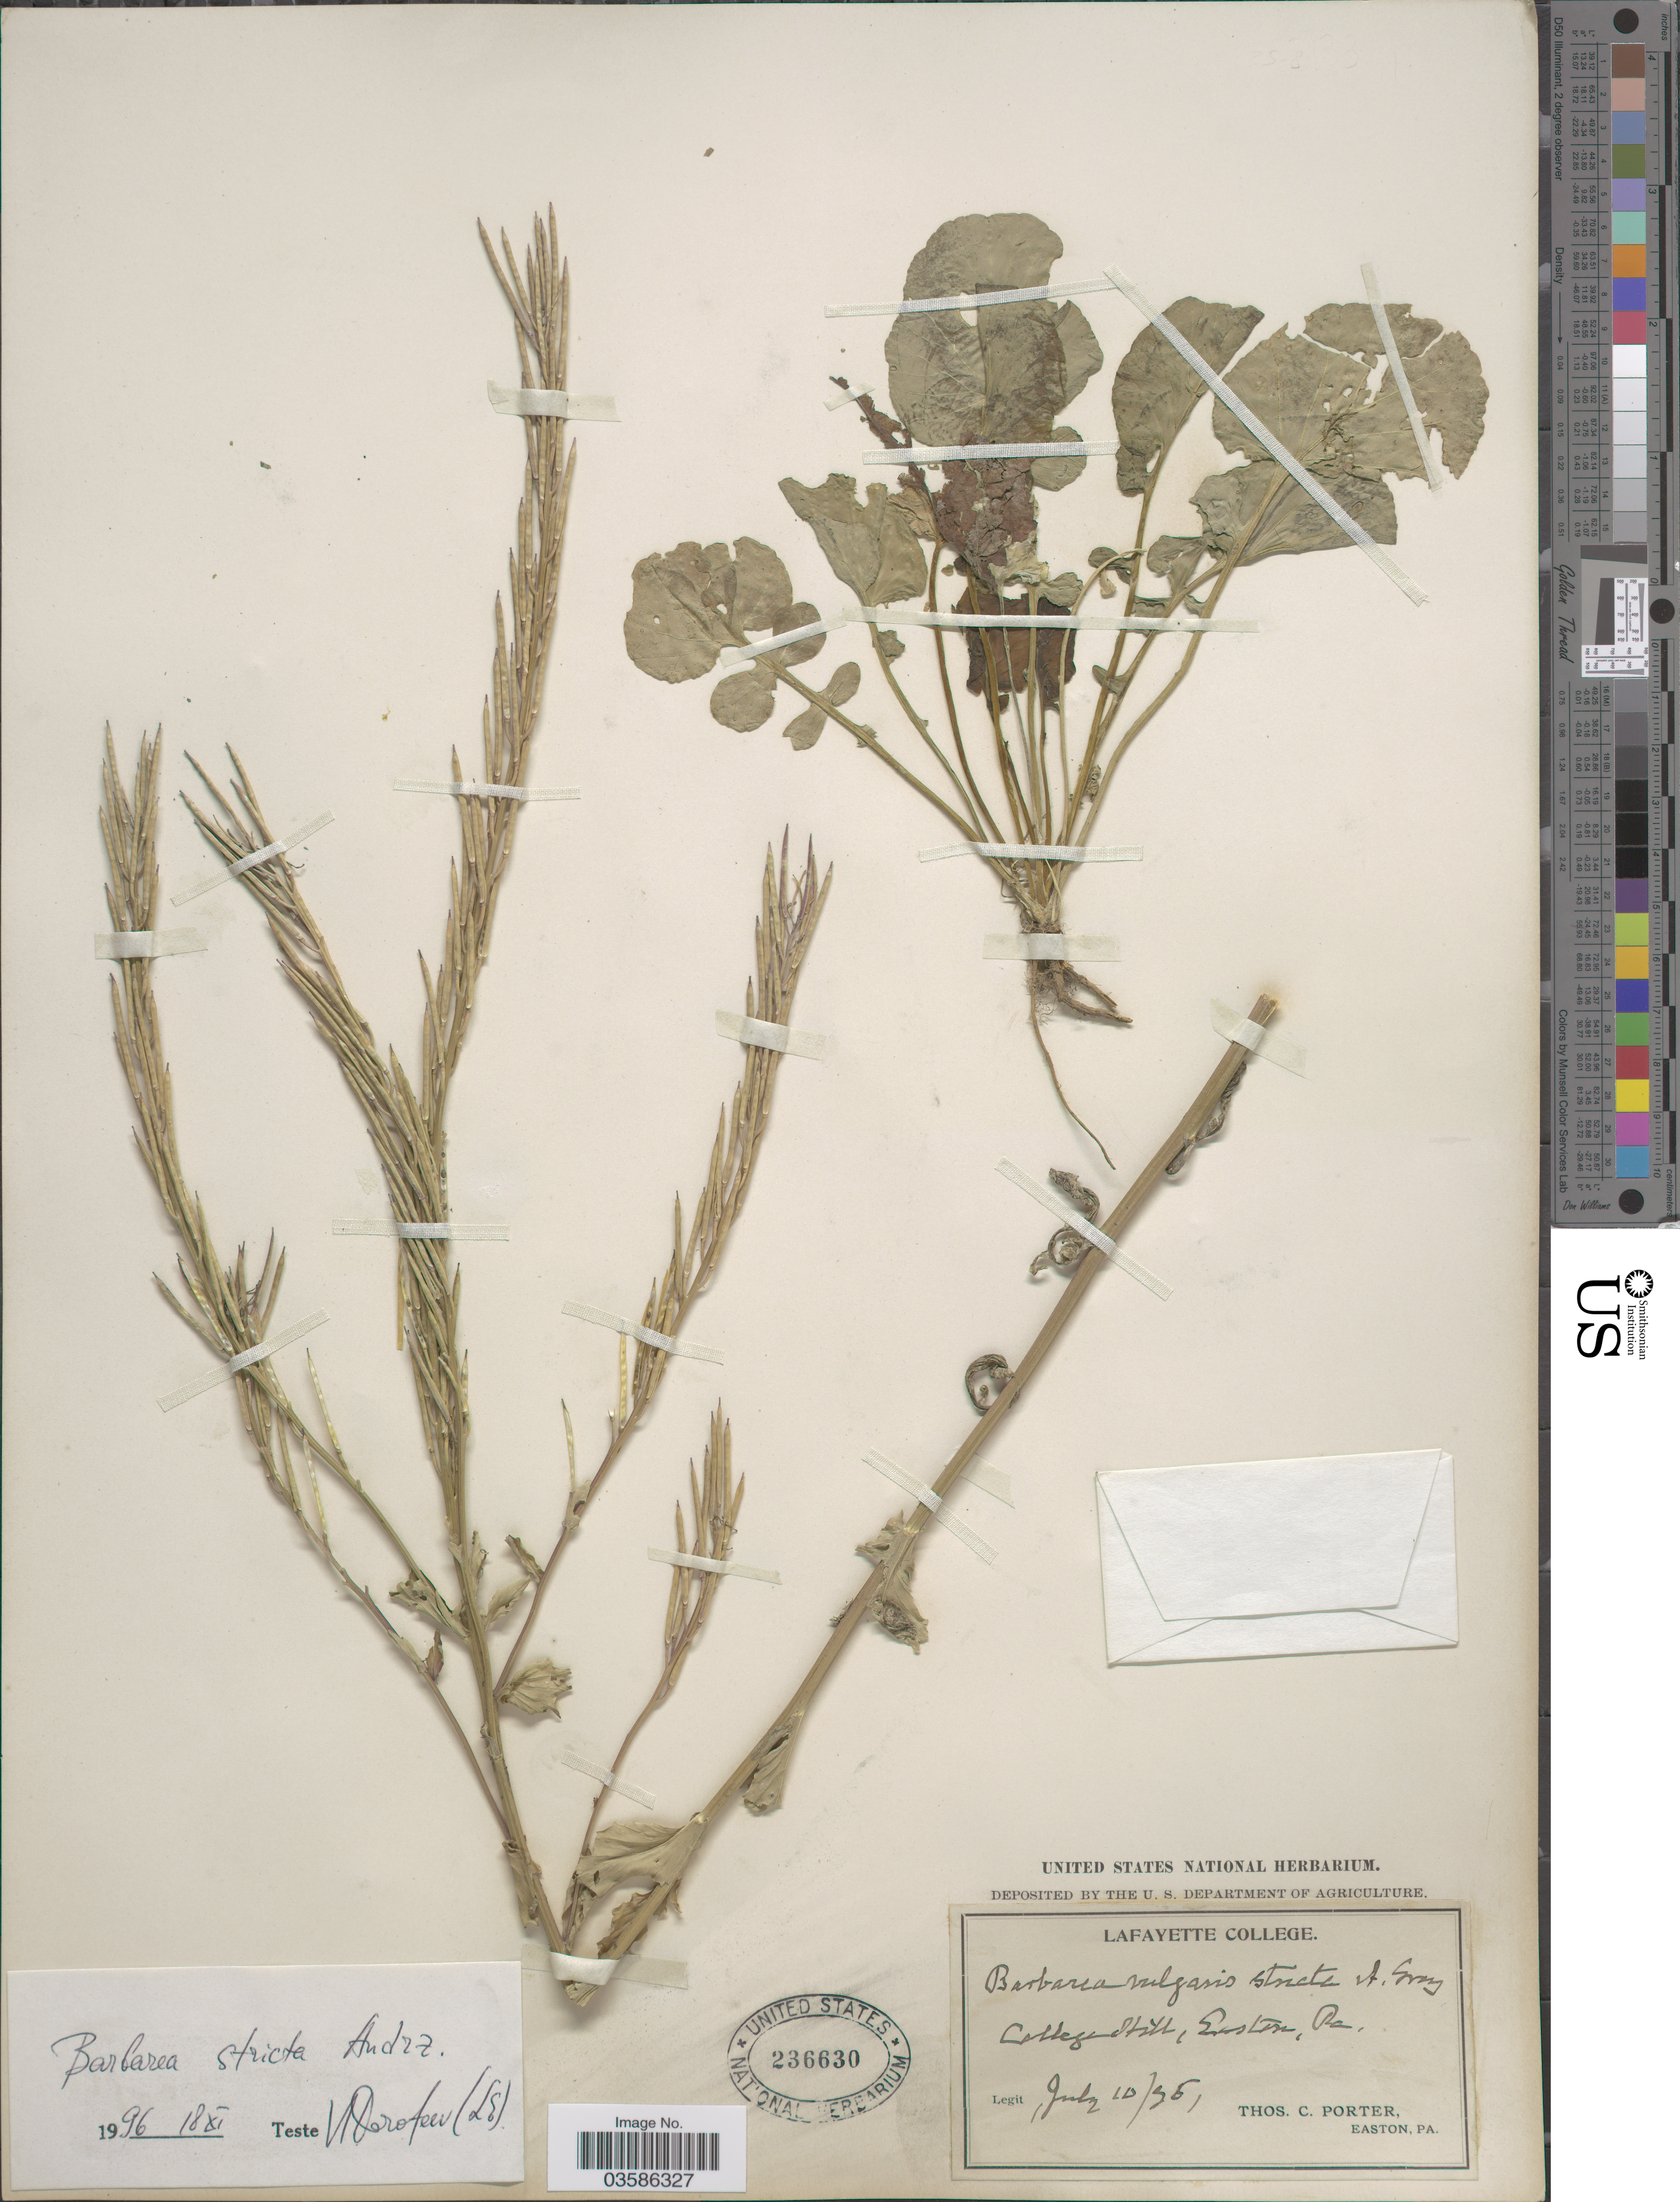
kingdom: Plantae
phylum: Tracheophyta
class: Magnoliopsida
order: Brassicales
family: Brassicaceae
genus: Barbarea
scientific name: Barbarea stricta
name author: Andrz.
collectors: T. Porter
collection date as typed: Transcribed d/m/y: 10/7/36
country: United States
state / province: Pennsylvania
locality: College Hill, Easton.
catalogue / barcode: US 236630